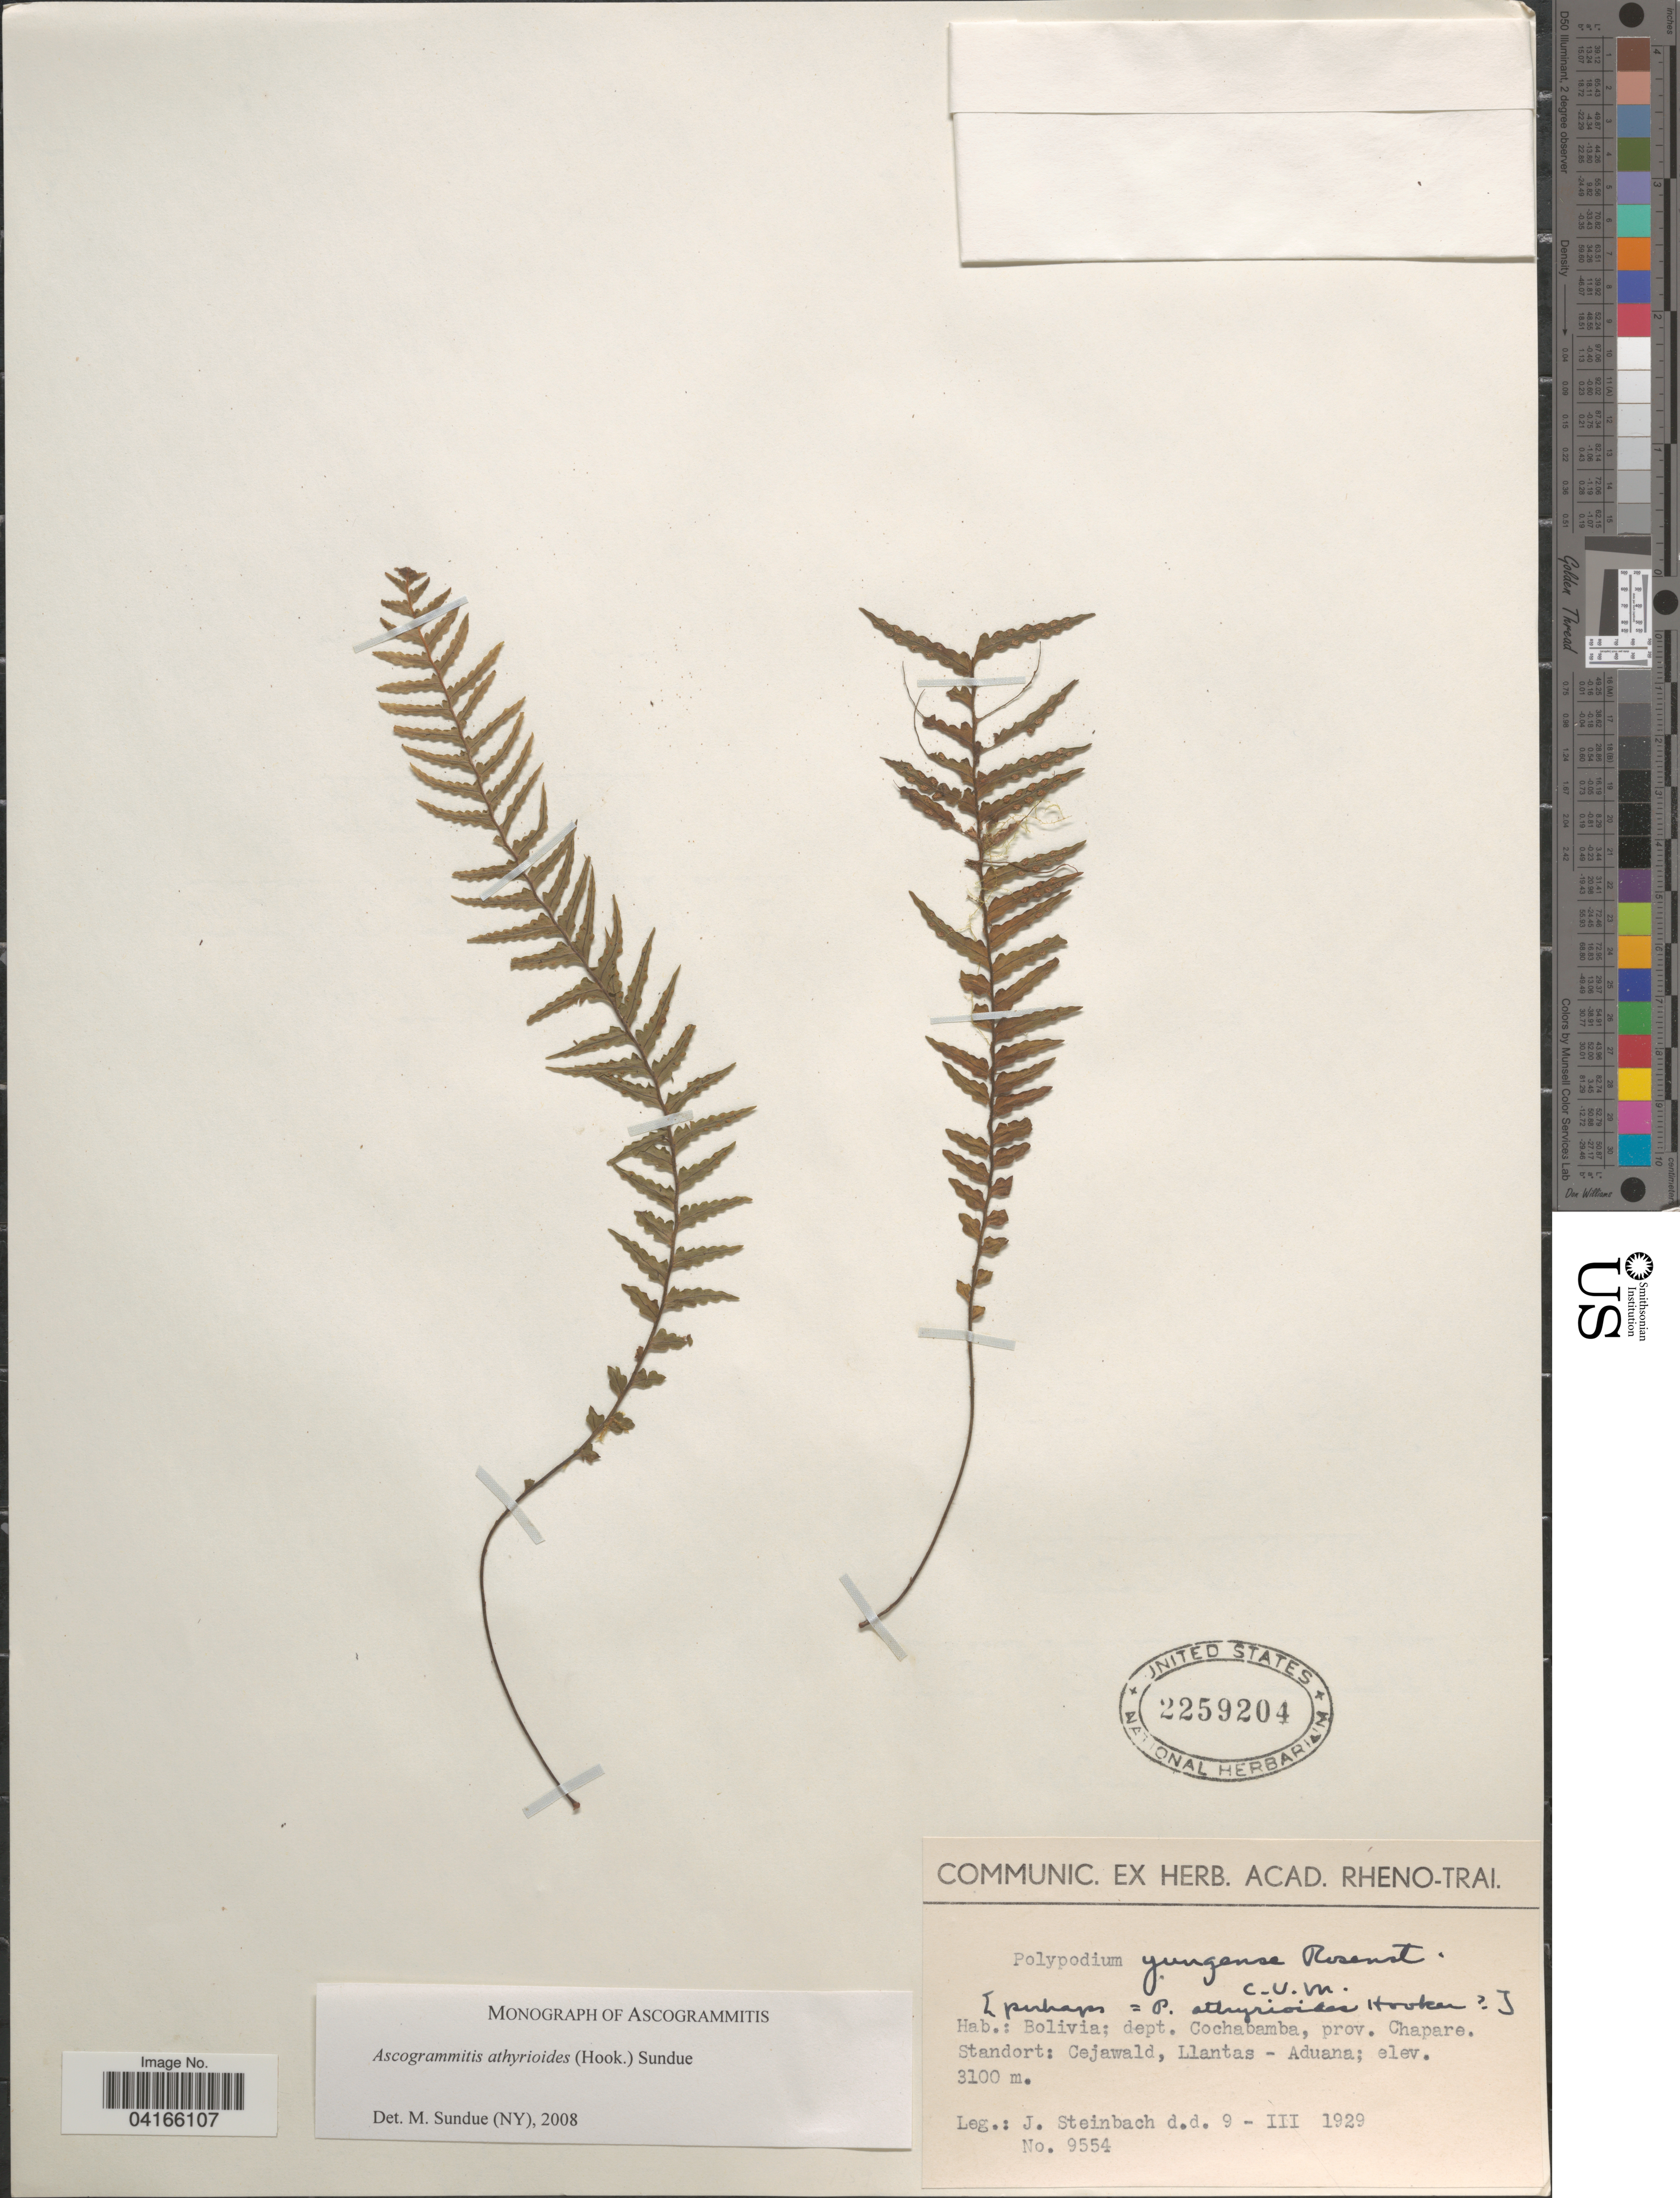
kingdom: Plantae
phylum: Tracheophyta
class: Polypodiopsida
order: Polypodiales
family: Polypodiaceae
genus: Ascogrammitis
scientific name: Ascogrammitis athyrioides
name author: (Hook.) Sundue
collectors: J. Steinbach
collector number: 9554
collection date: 1929-03-09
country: Bolivia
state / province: Cochabamba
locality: Dept. Cochabamba, prov. Chapare. Cejawald, Llantas - Aduana.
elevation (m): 3100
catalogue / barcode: US 2259204